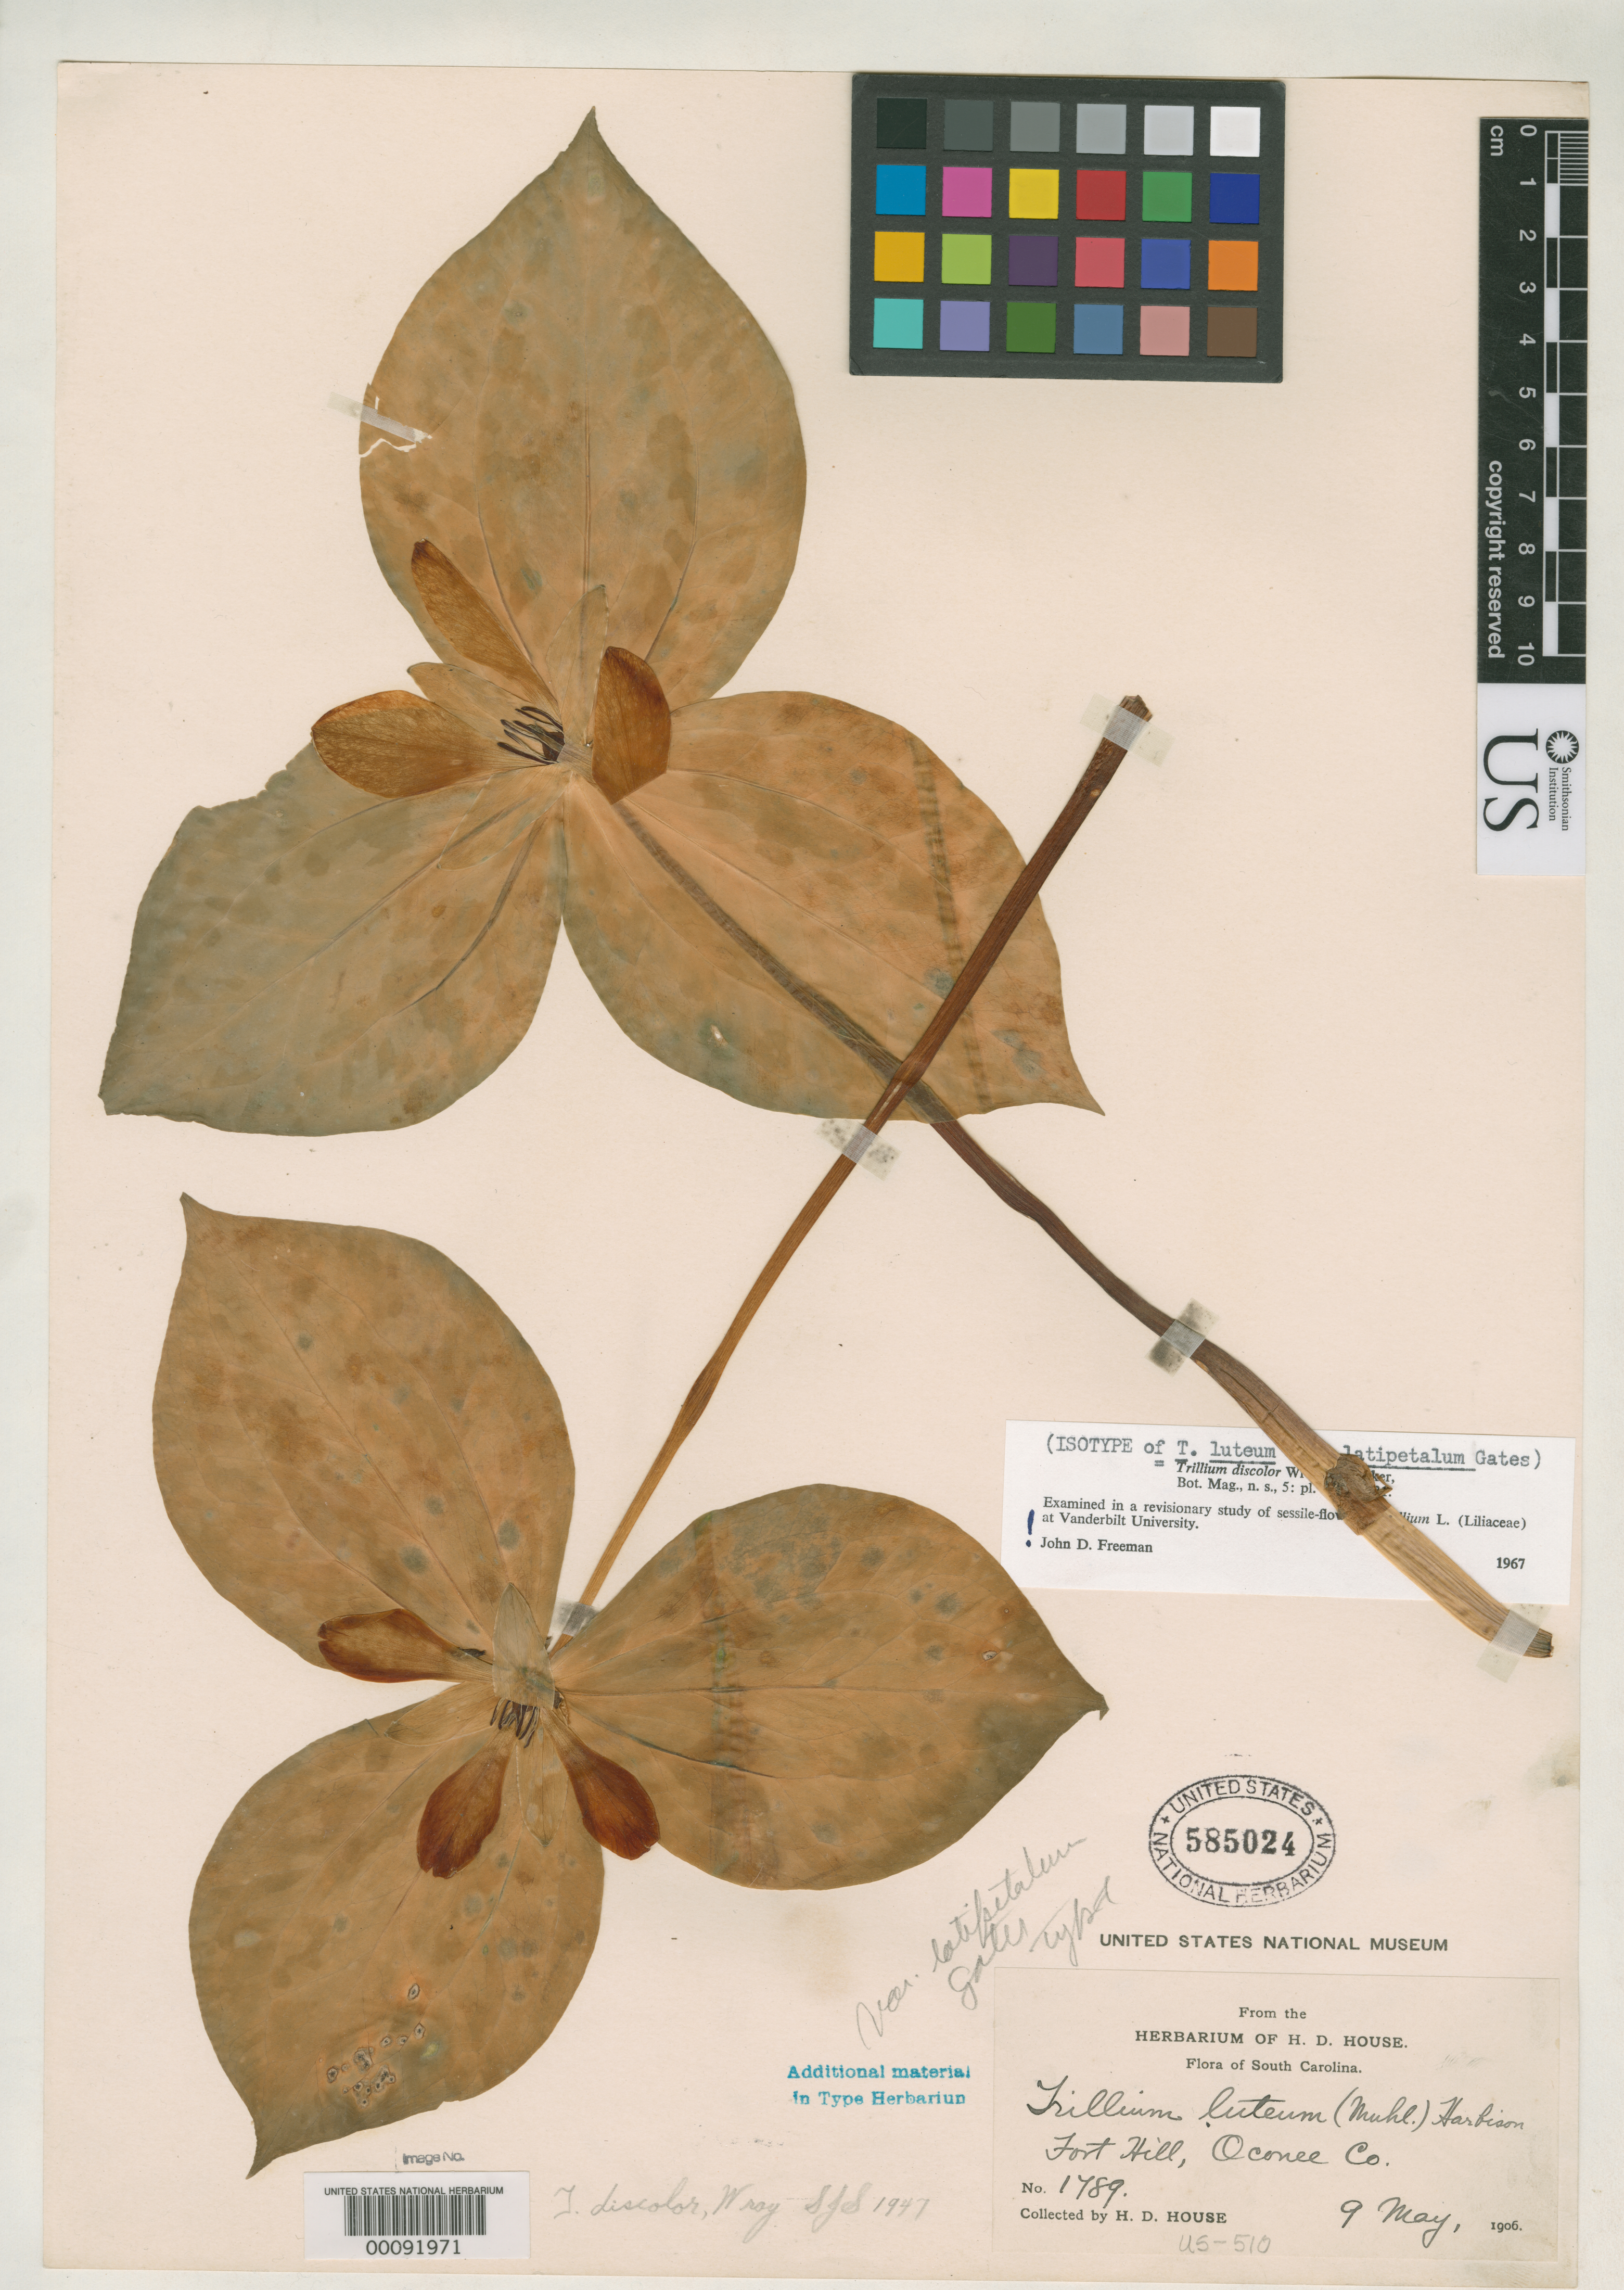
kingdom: Plantae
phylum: Tracheophyta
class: Liliopsida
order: Liliales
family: Melanthiaceae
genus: Trillium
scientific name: Trillium luteum var. latipetalum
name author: R.R. Gates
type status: Type Collection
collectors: H. D. House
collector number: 1789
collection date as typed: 09 Apr 1906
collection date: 1906-04-09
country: United States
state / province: South Carolina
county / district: Oconee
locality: Fort Hill.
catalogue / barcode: US 585024